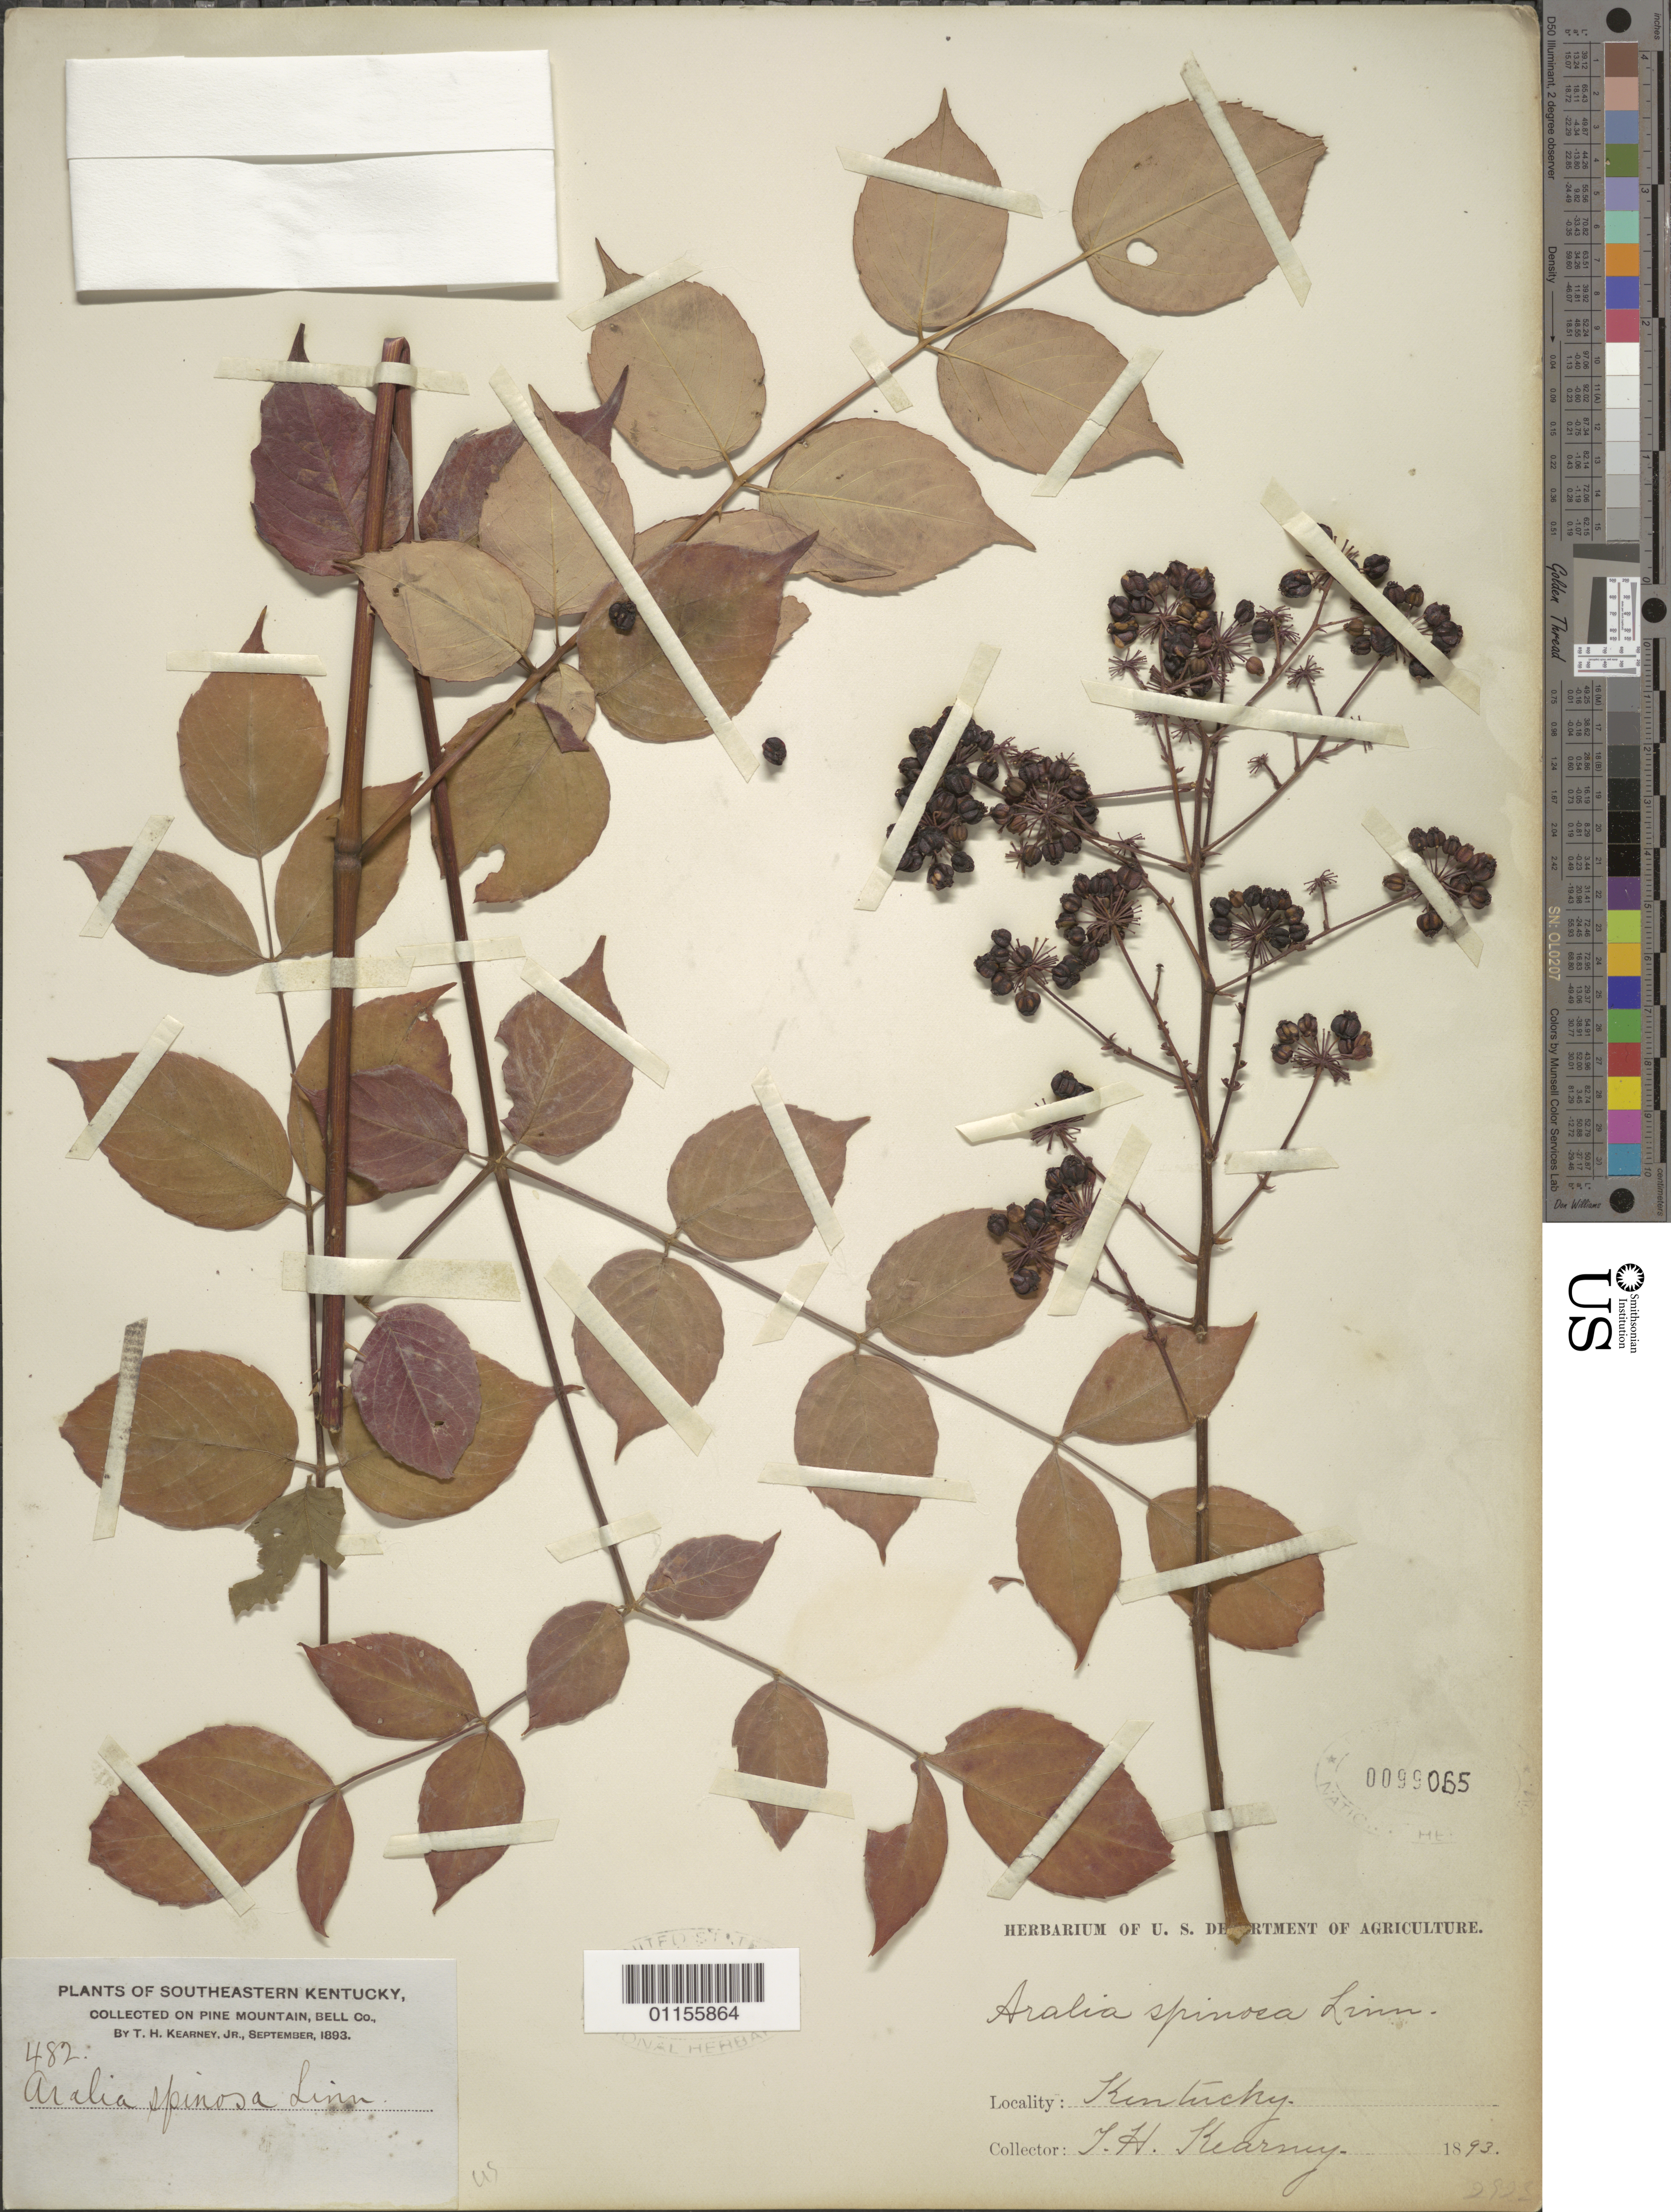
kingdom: Plantae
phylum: Tracheophyta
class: Magnoliopsida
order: Apiales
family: Araliaceae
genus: Aralia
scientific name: Aralia spinosa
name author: L.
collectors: T. H. Kearney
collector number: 482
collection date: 1893-09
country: United States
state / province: Kentucky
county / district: Bell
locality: Pine Mt.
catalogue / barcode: US 99065